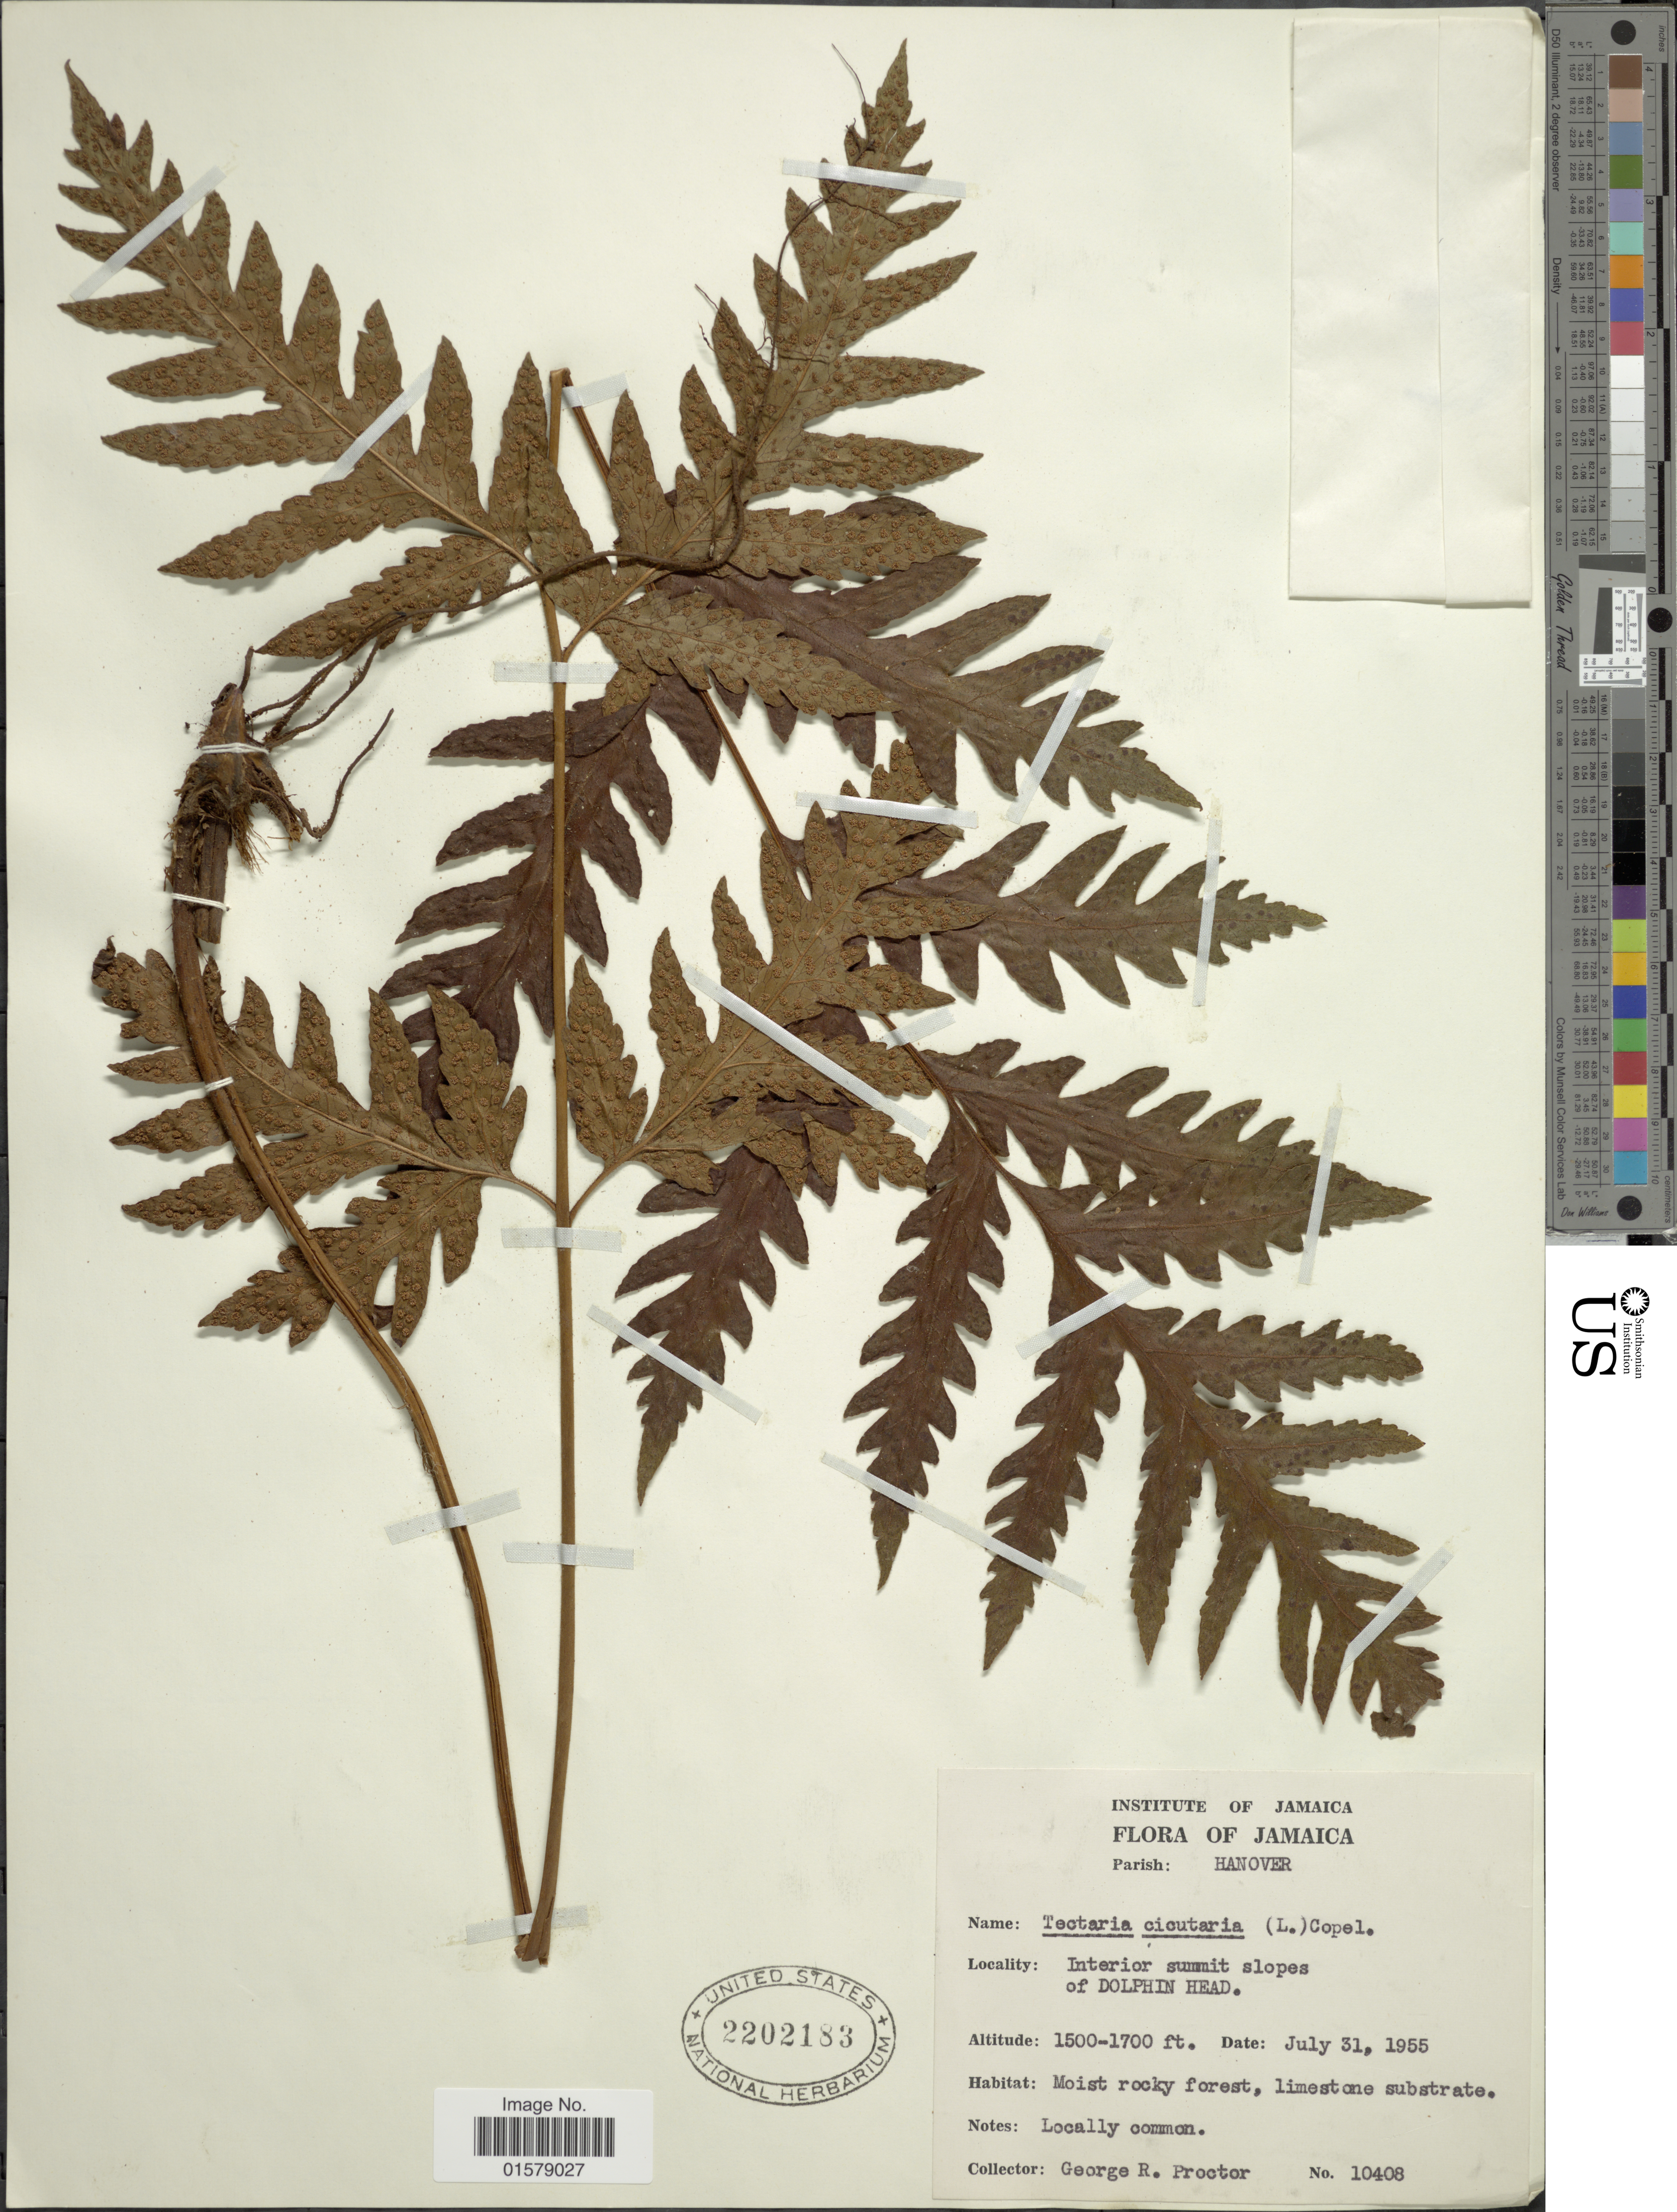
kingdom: Plantae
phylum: Tracheophyta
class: Polypodiopsida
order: Polypodiales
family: Tectariaceae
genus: Tectaria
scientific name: Tectaria cicutaria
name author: (L.) Copel.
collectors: G. R. Proctor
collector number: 10408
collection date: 1955-07-31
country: Jamaica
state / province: Hanover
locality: Interior summit slopes of Dolphin Head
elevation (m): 457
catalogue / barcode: US 2202183